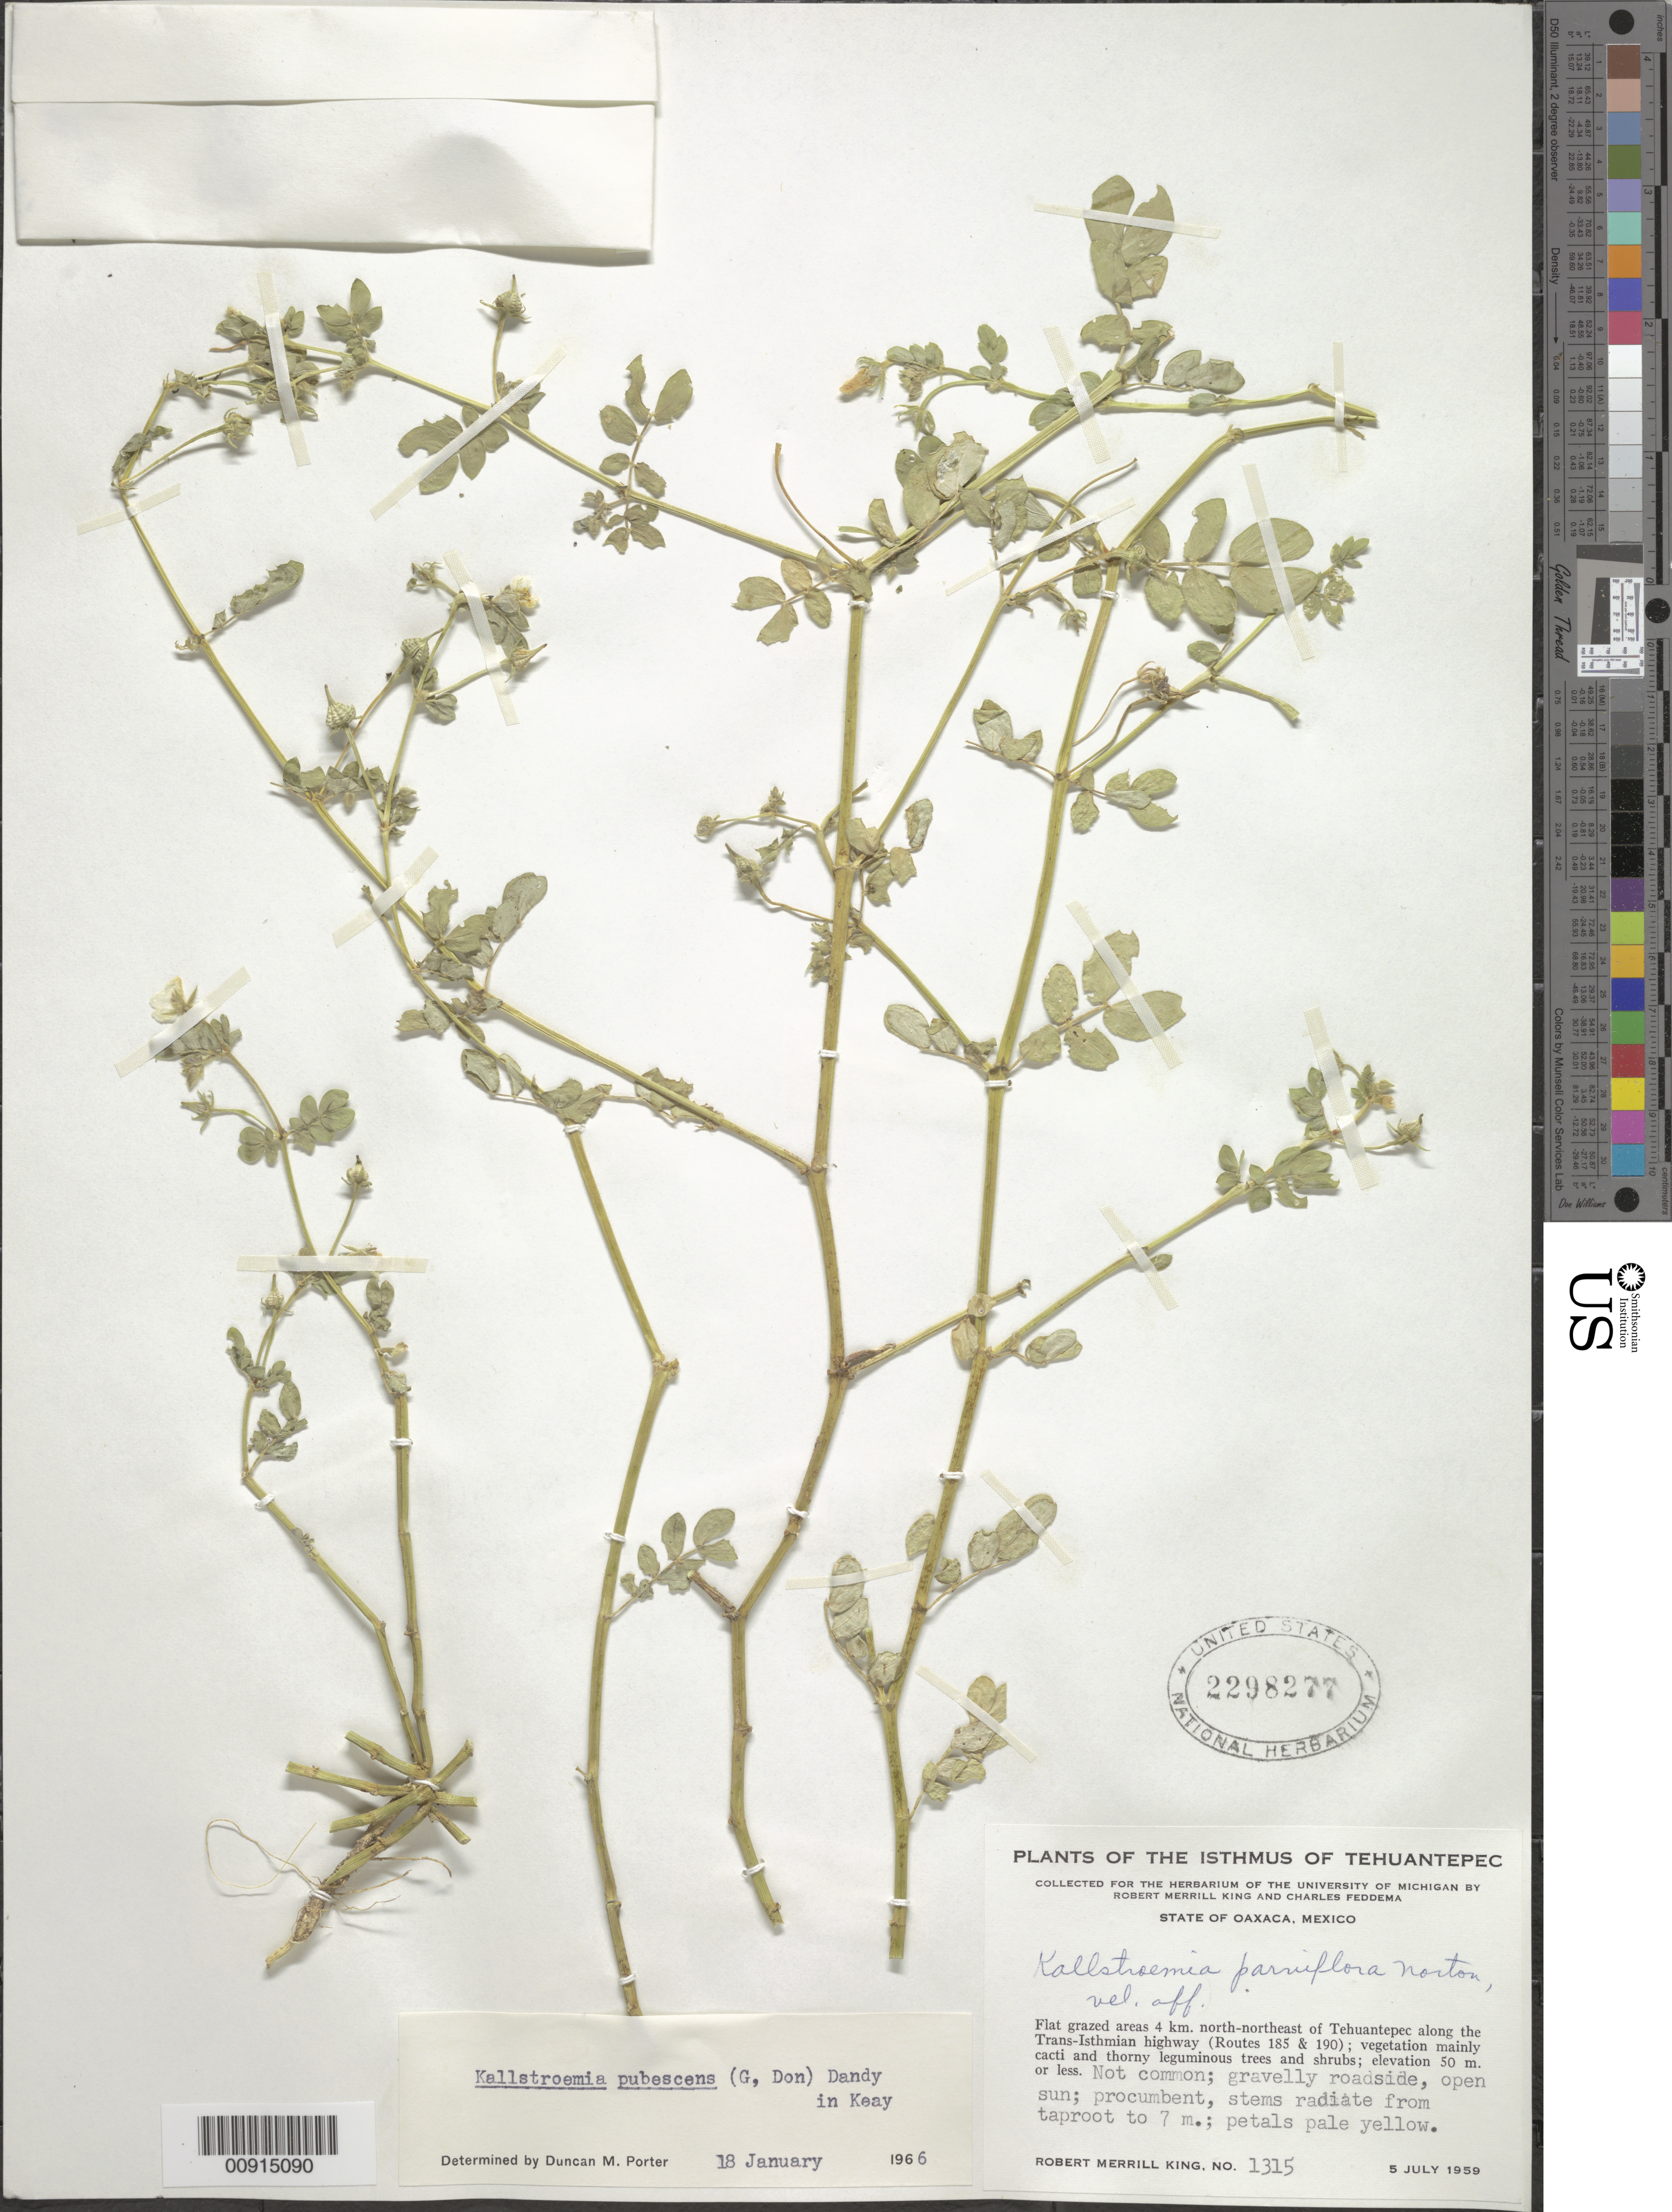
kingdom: Plantae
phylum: Tracheophyta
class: Magnoliopsida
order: Zygophyllales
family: Zygophyllaceae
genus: Kallstroemia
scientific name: Kallstroemia pubescens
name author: (G. Don) Dandy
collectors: R. M. King & C. Feddema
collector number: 1315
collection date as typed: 05 Jul 1959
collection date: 1959-07-05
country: Mexico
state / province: Oaxaca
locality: Flat grazed areas 4 km. NNE of Tehuantepec along the Trans-Isthmian highway (Routes 185 & 190). State of Oaxaca. Isthmus of Tehuantepec.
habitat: Gravelly roadside, open sun. Vegetation mainly cacti and thorny leguminous trees and shrubs.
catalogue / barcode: US 2298277